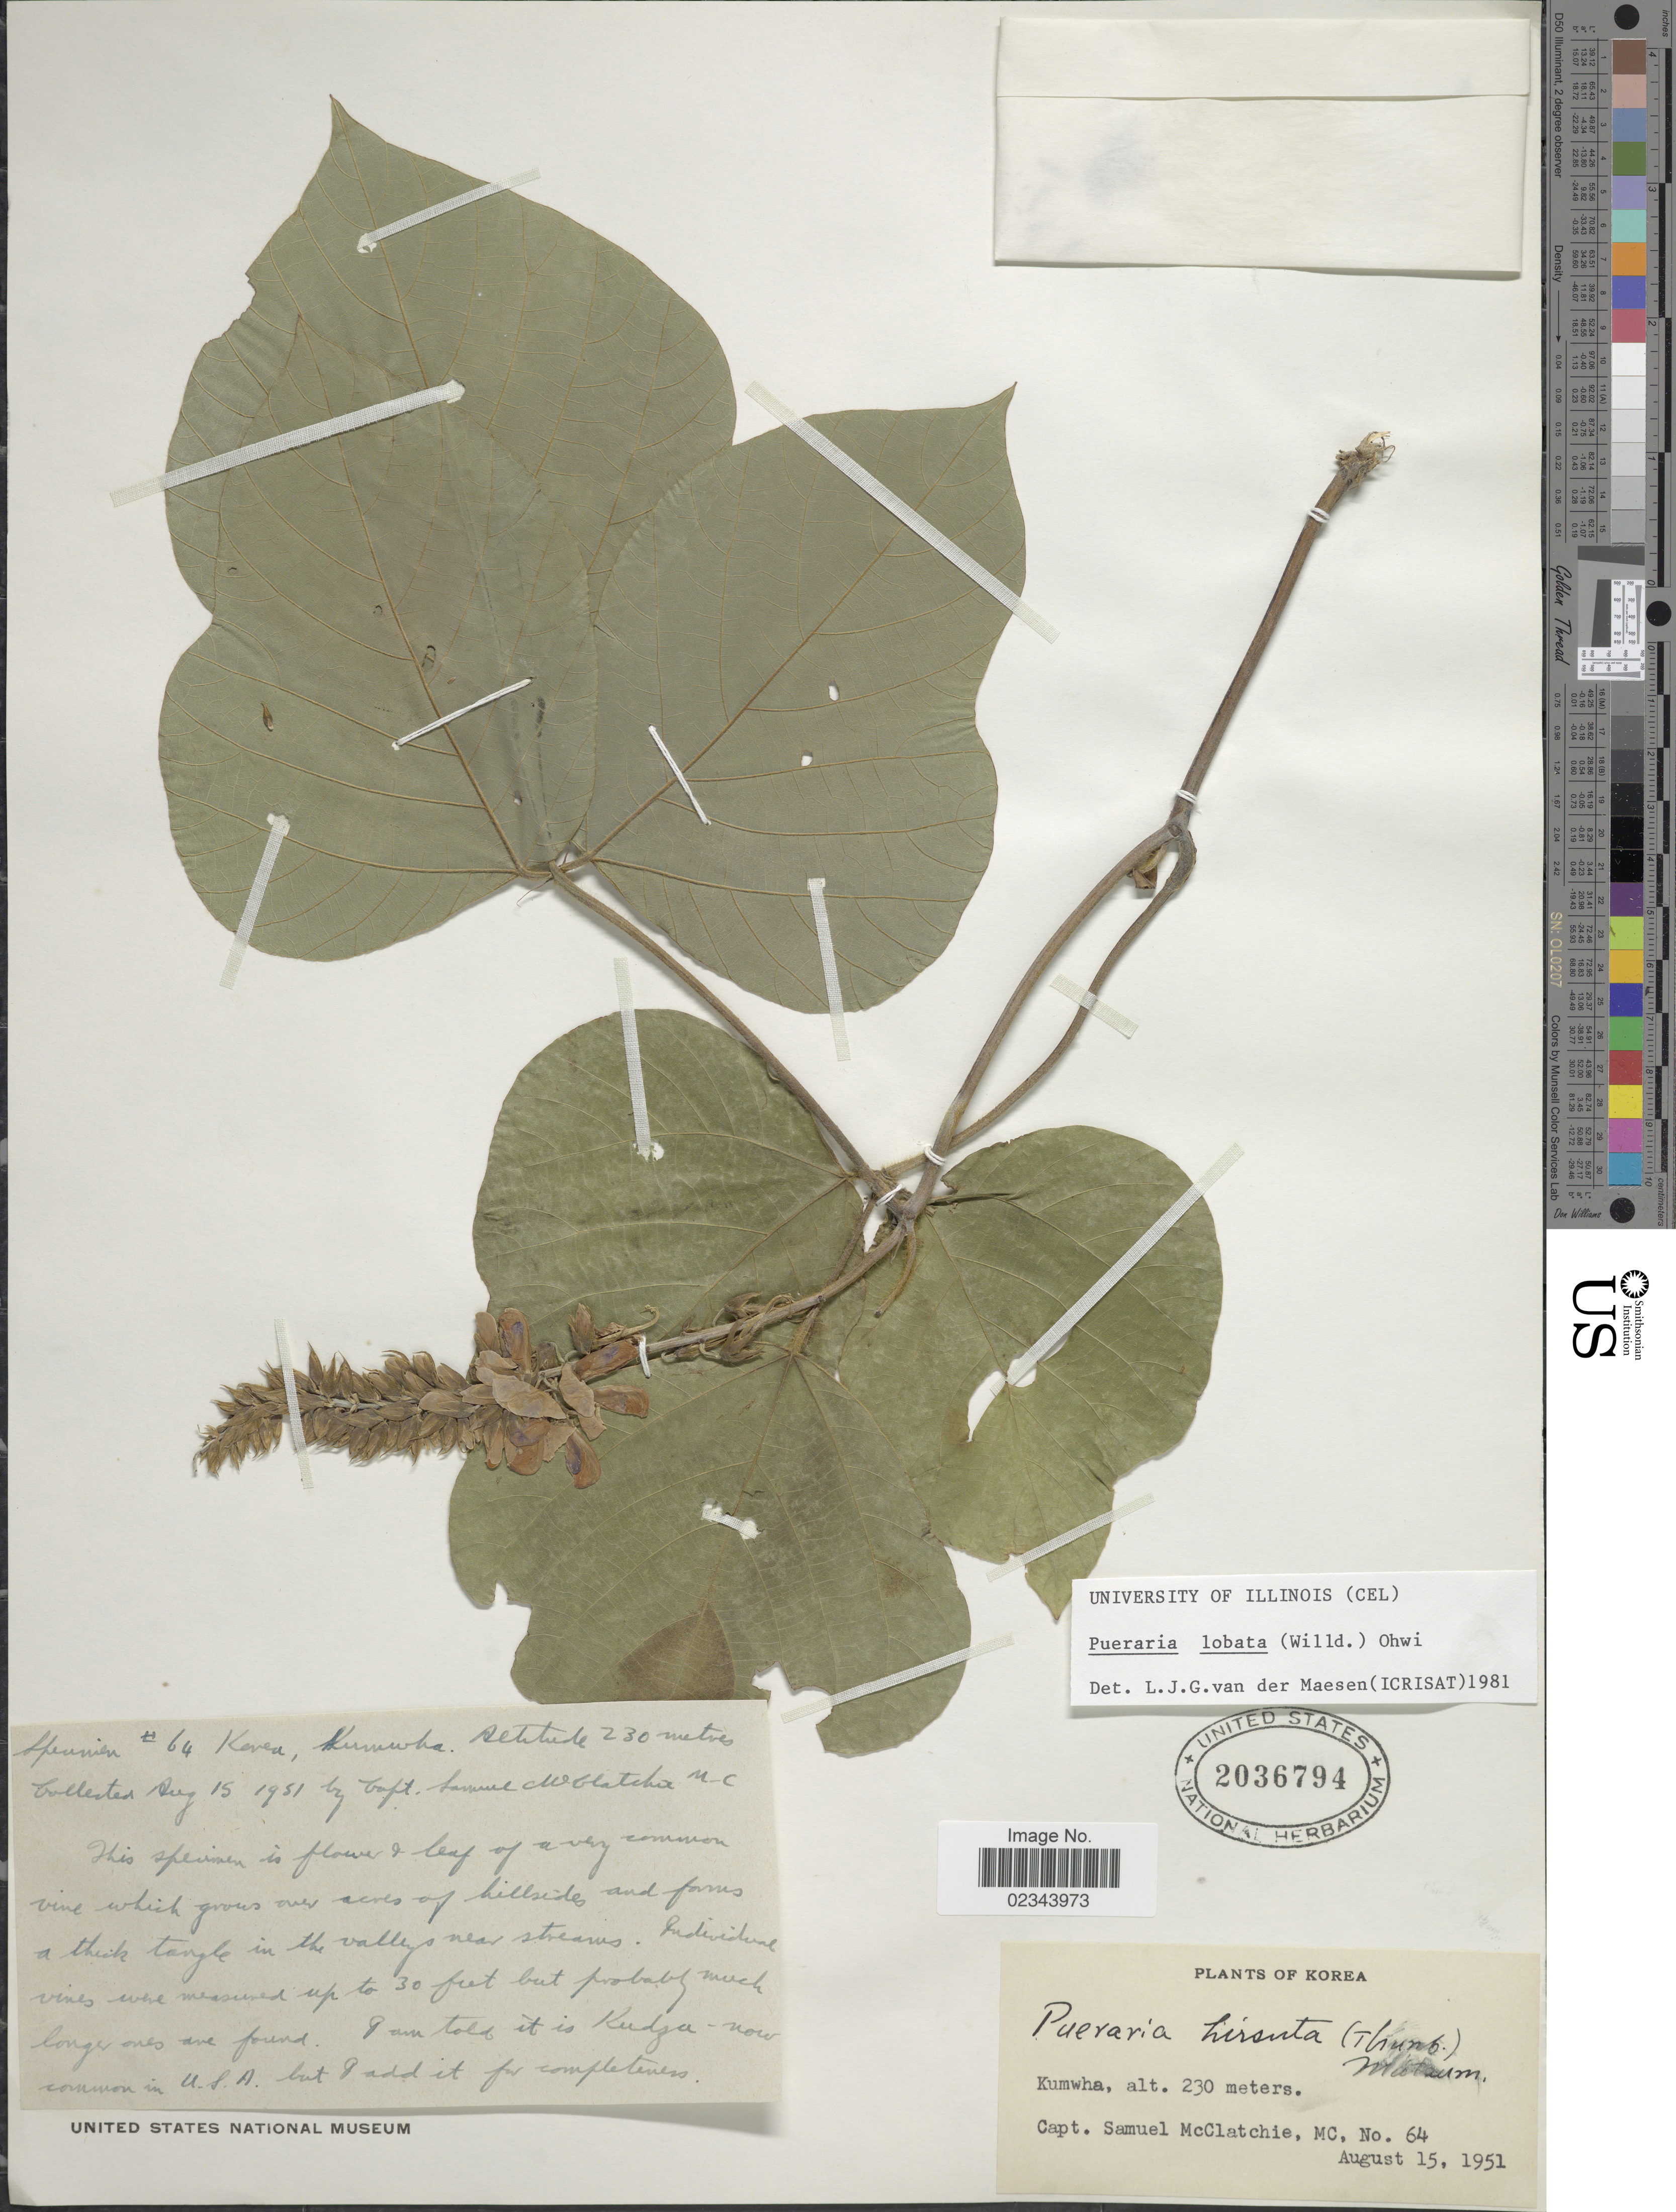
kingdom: Plantae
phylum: Tracheophyta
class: Magnoliopsida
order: Fabales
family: Fabaceae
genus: Pueraria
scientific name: Pueraria lobata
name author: (Willd.) Ohwi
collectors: S. McClatchie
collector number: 64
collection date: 1951-08-15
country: South Korea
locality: Kumwha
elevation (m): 230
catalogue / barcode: US 2036794